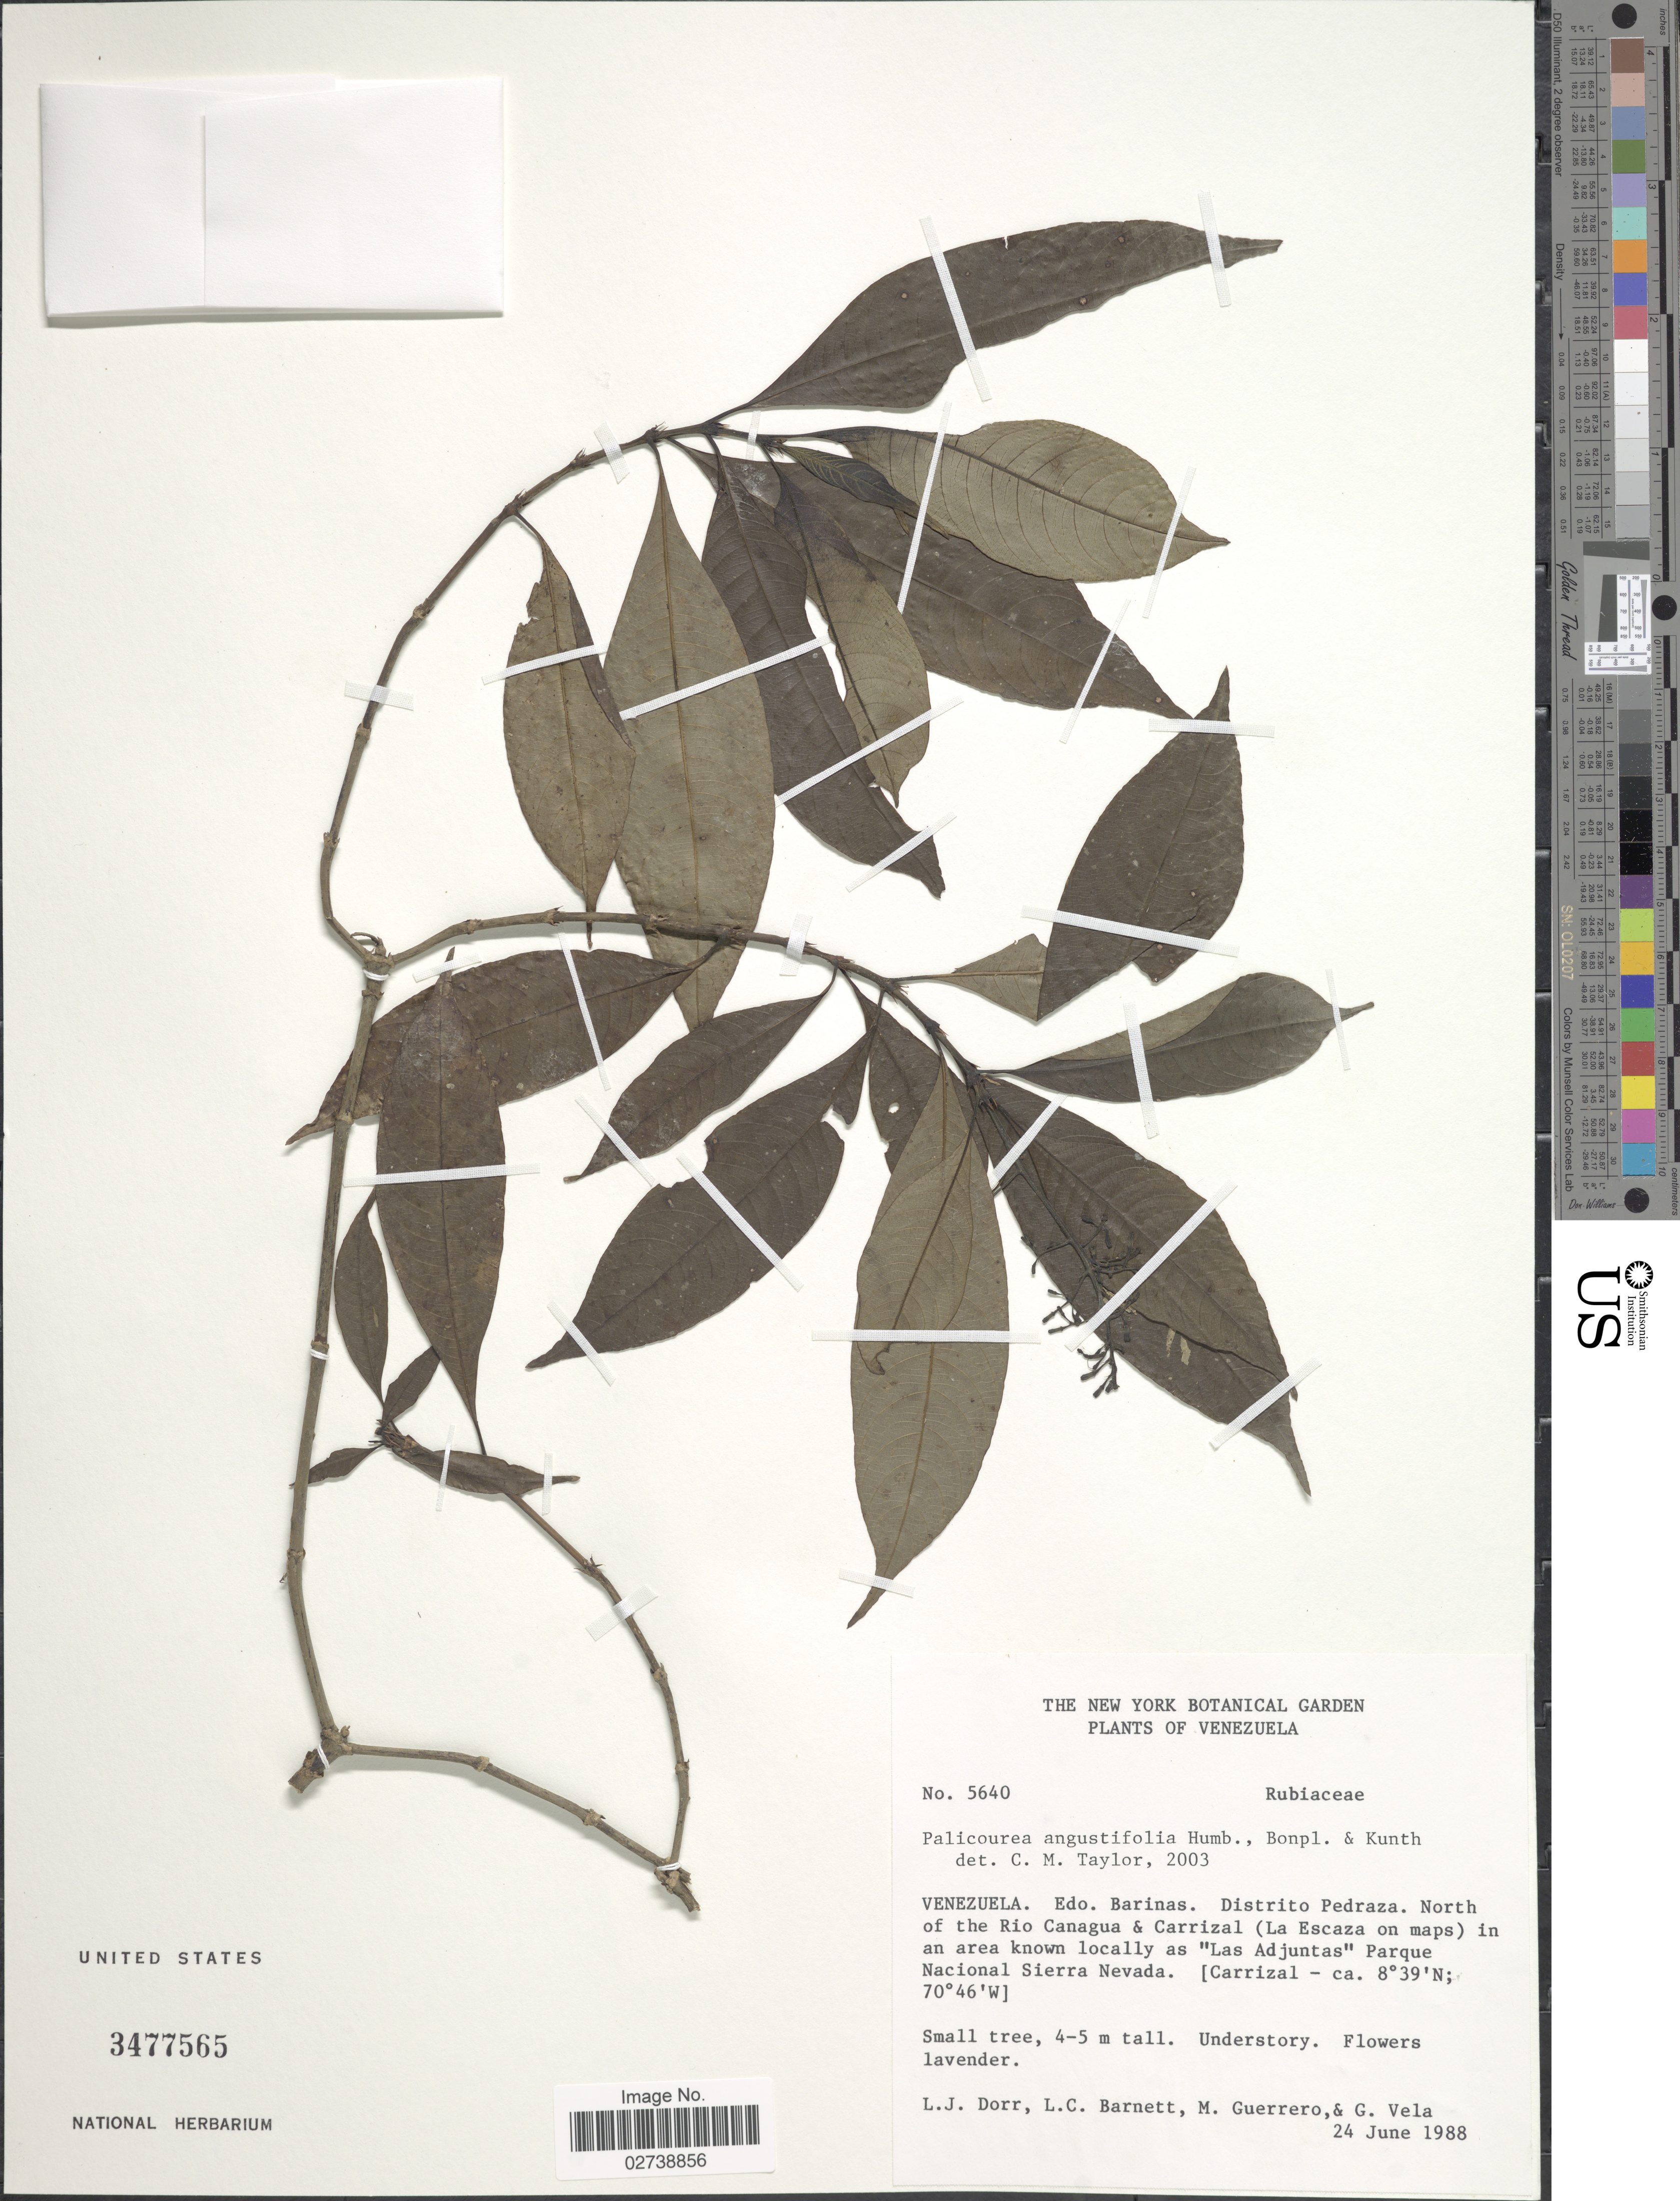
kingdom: Plantae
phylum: Tracheophyta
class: Magnoliopsida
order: Gentianales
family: Rubiaceae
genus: Palicourea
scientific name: Palicourea angustifolia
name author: Kunth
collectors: L. J. Dorr, L. C. Barnett, M. Guerrero & G. Vela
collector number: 5640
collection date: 1988-06-24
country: Venezuela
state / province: Barinas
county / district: Pedraza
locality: N of Rio Canagua & Carrizal (La Escaza on maps) in an area known locally as 'Las Adjuntas' Parque Nacional Sierra Nevada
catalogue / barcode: US 3477565